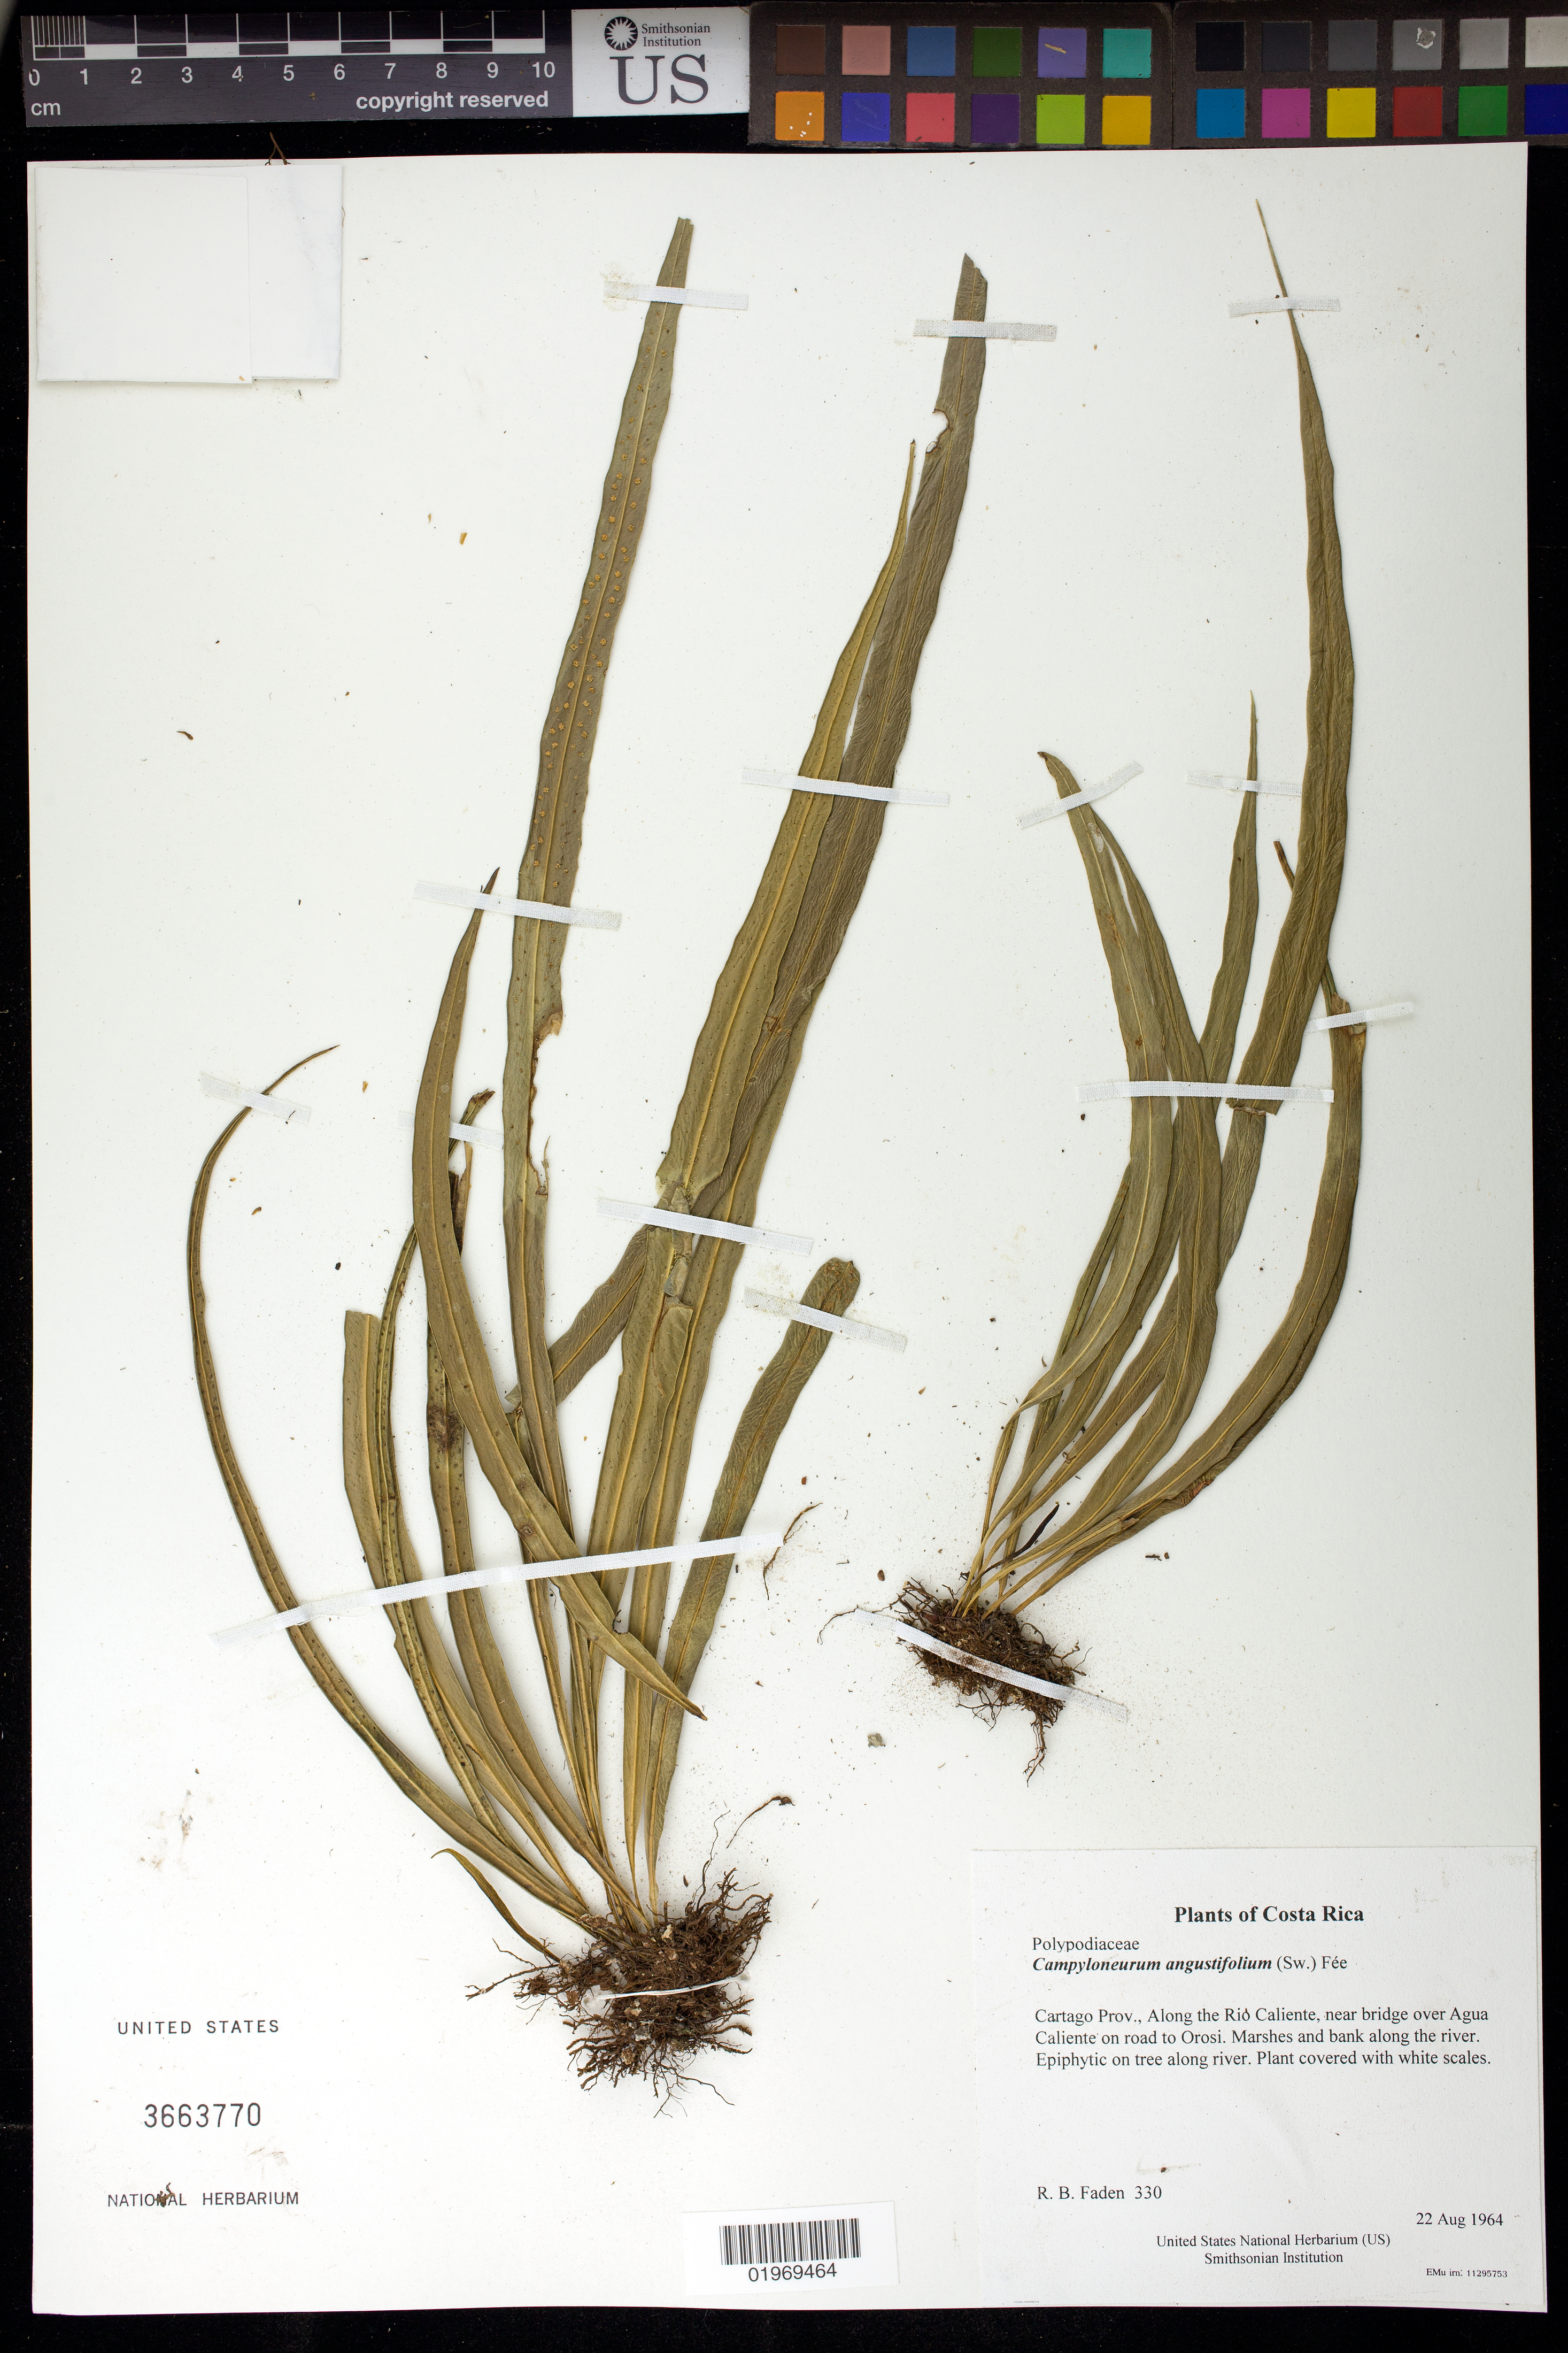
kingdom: Plantae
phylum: Tracheophyta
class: Polypodiopsida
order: Polypodiales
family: Polypodiaceae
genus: Campyloneurum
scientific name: Campyloneurum angustifolium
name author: (Sw.) Fée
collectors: R. B. Faden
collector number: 330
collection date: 1964-08-22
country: Costa Rica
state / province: Cartago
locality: Along the Rio Caliente, near bridge over Agua Caliente on road to Orosi. Marshes and bank along the river.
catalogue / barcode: US 3663770